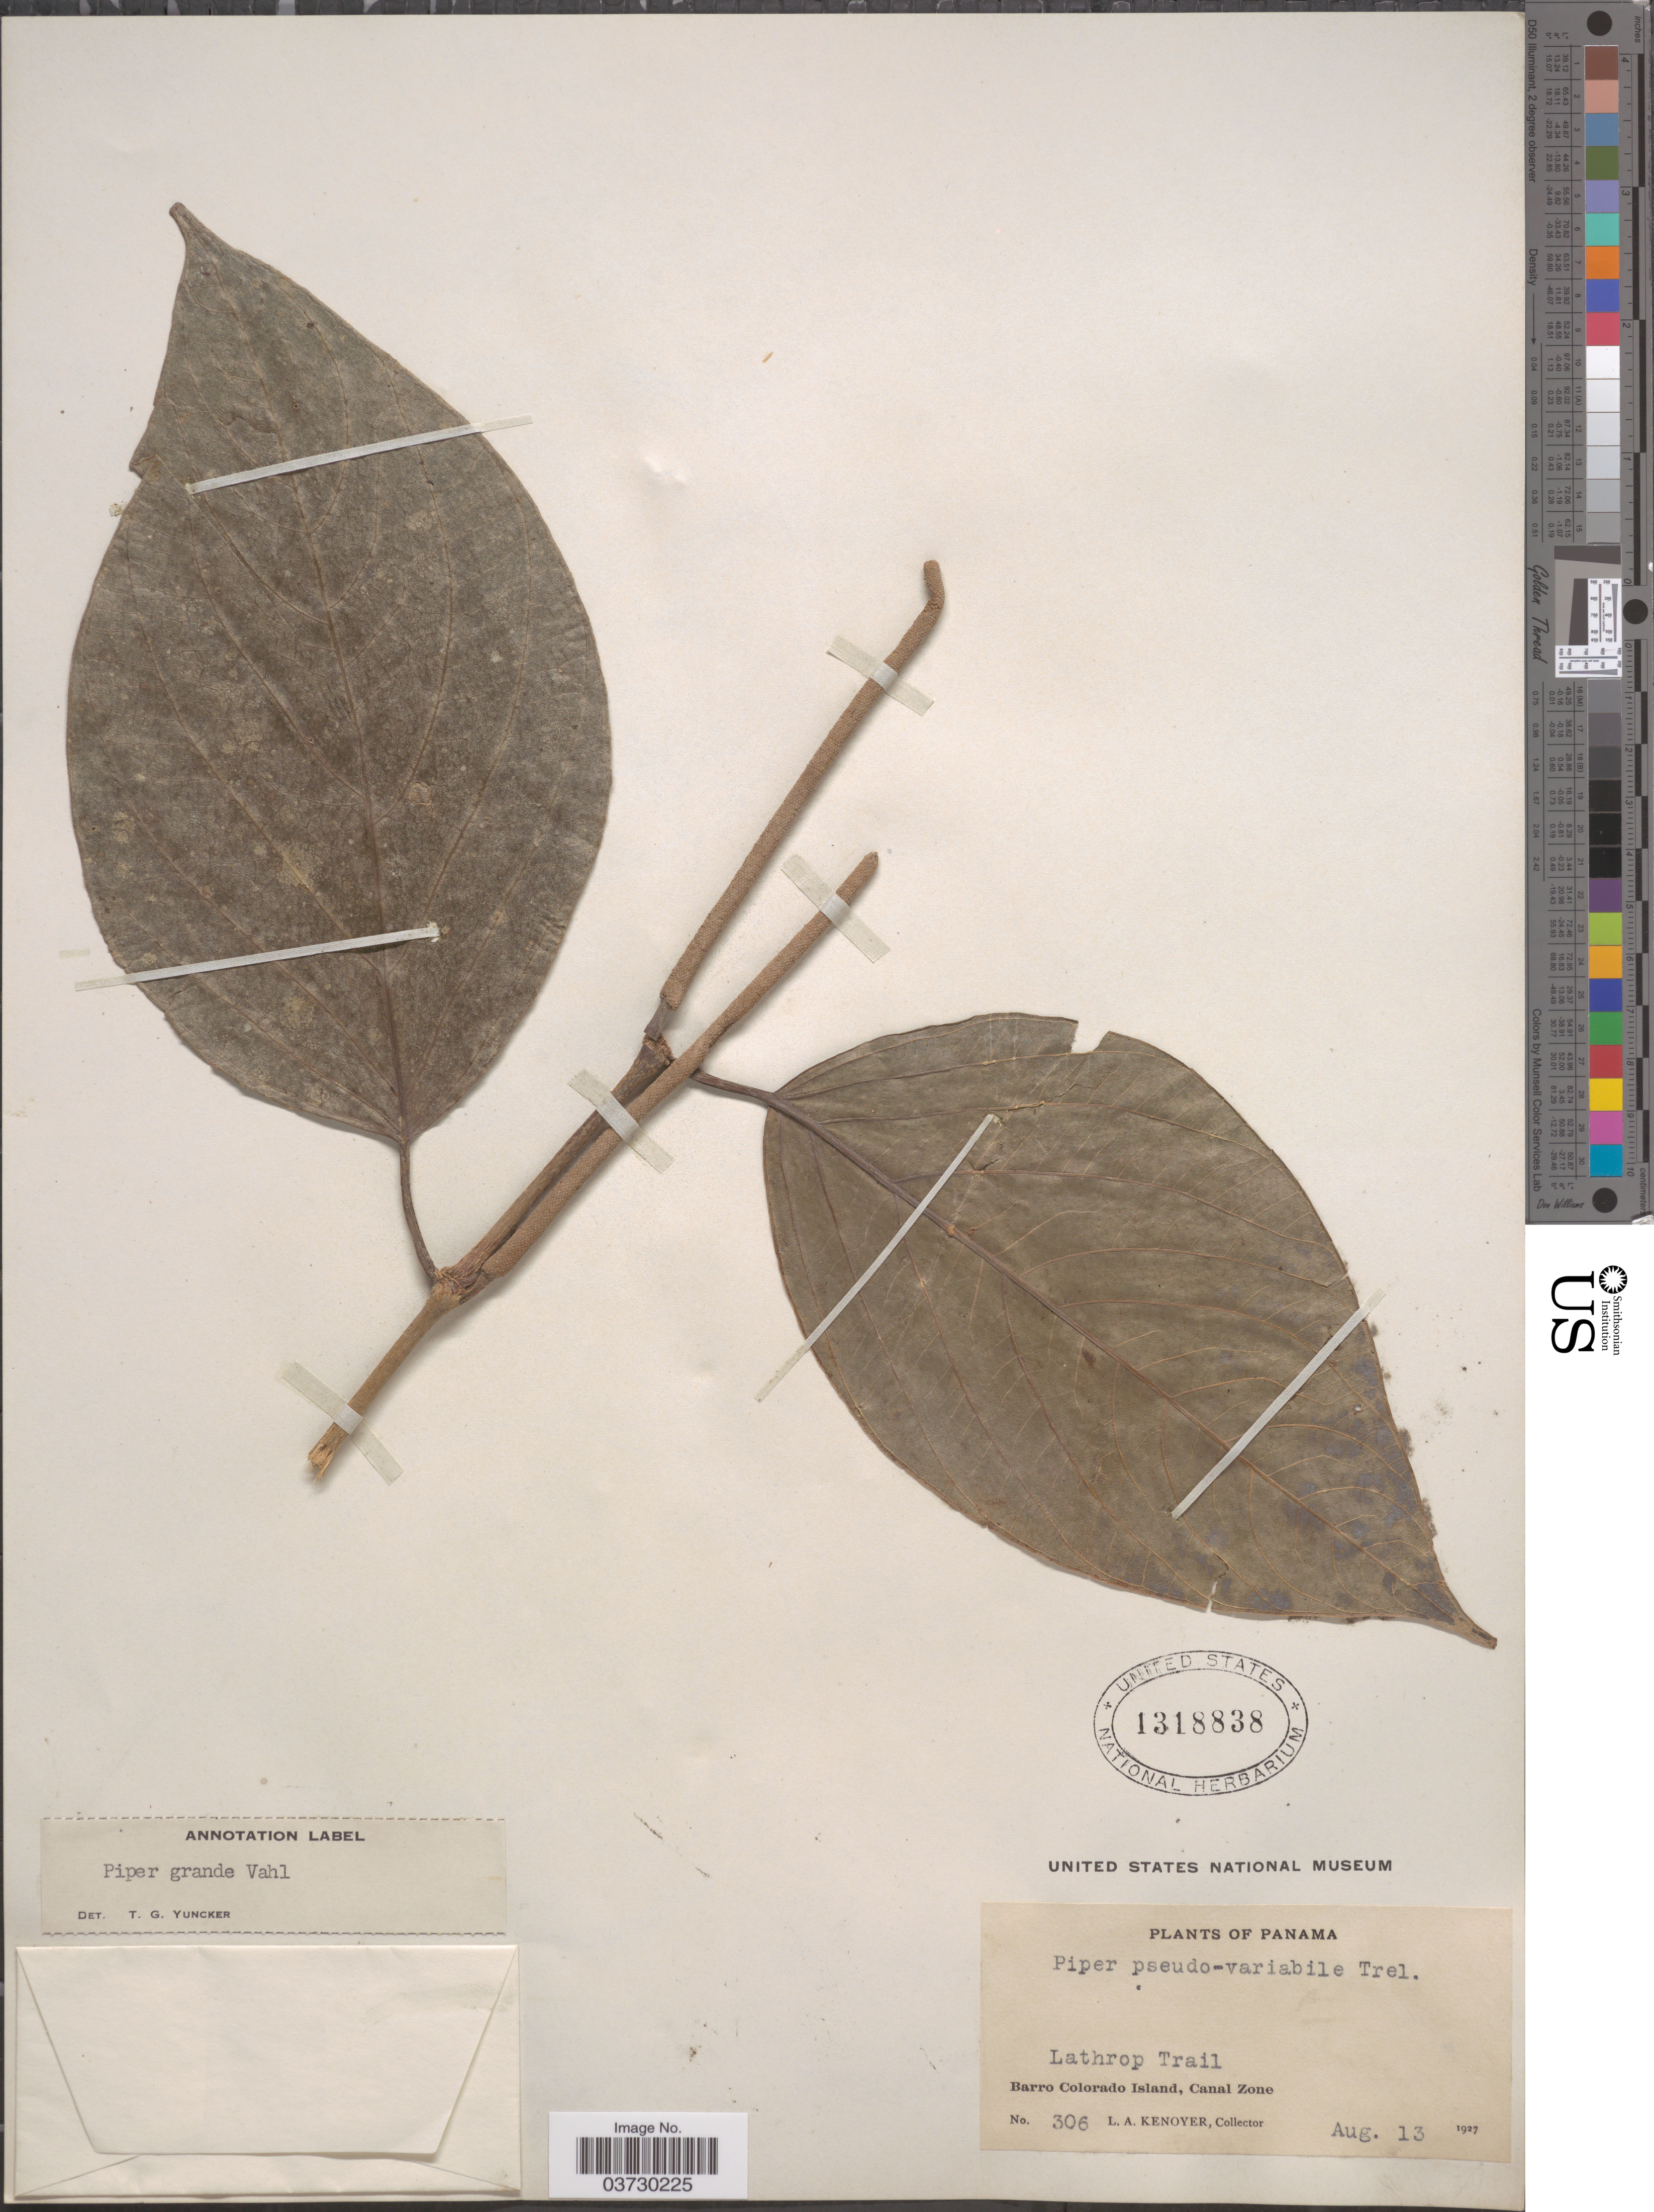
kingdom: Plantae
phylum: Tracheophyta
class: Magnoliopsida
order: Piperales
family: Piperaceae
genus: Piper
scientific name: Piper grande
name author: Vahl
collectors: L. A. Kenoyer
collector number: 306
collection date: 1927-08-13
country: Panama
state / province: Panamá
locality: Lathrop Trail. Barro Colorado Island, Canal Zone.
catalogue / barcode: US 1318838